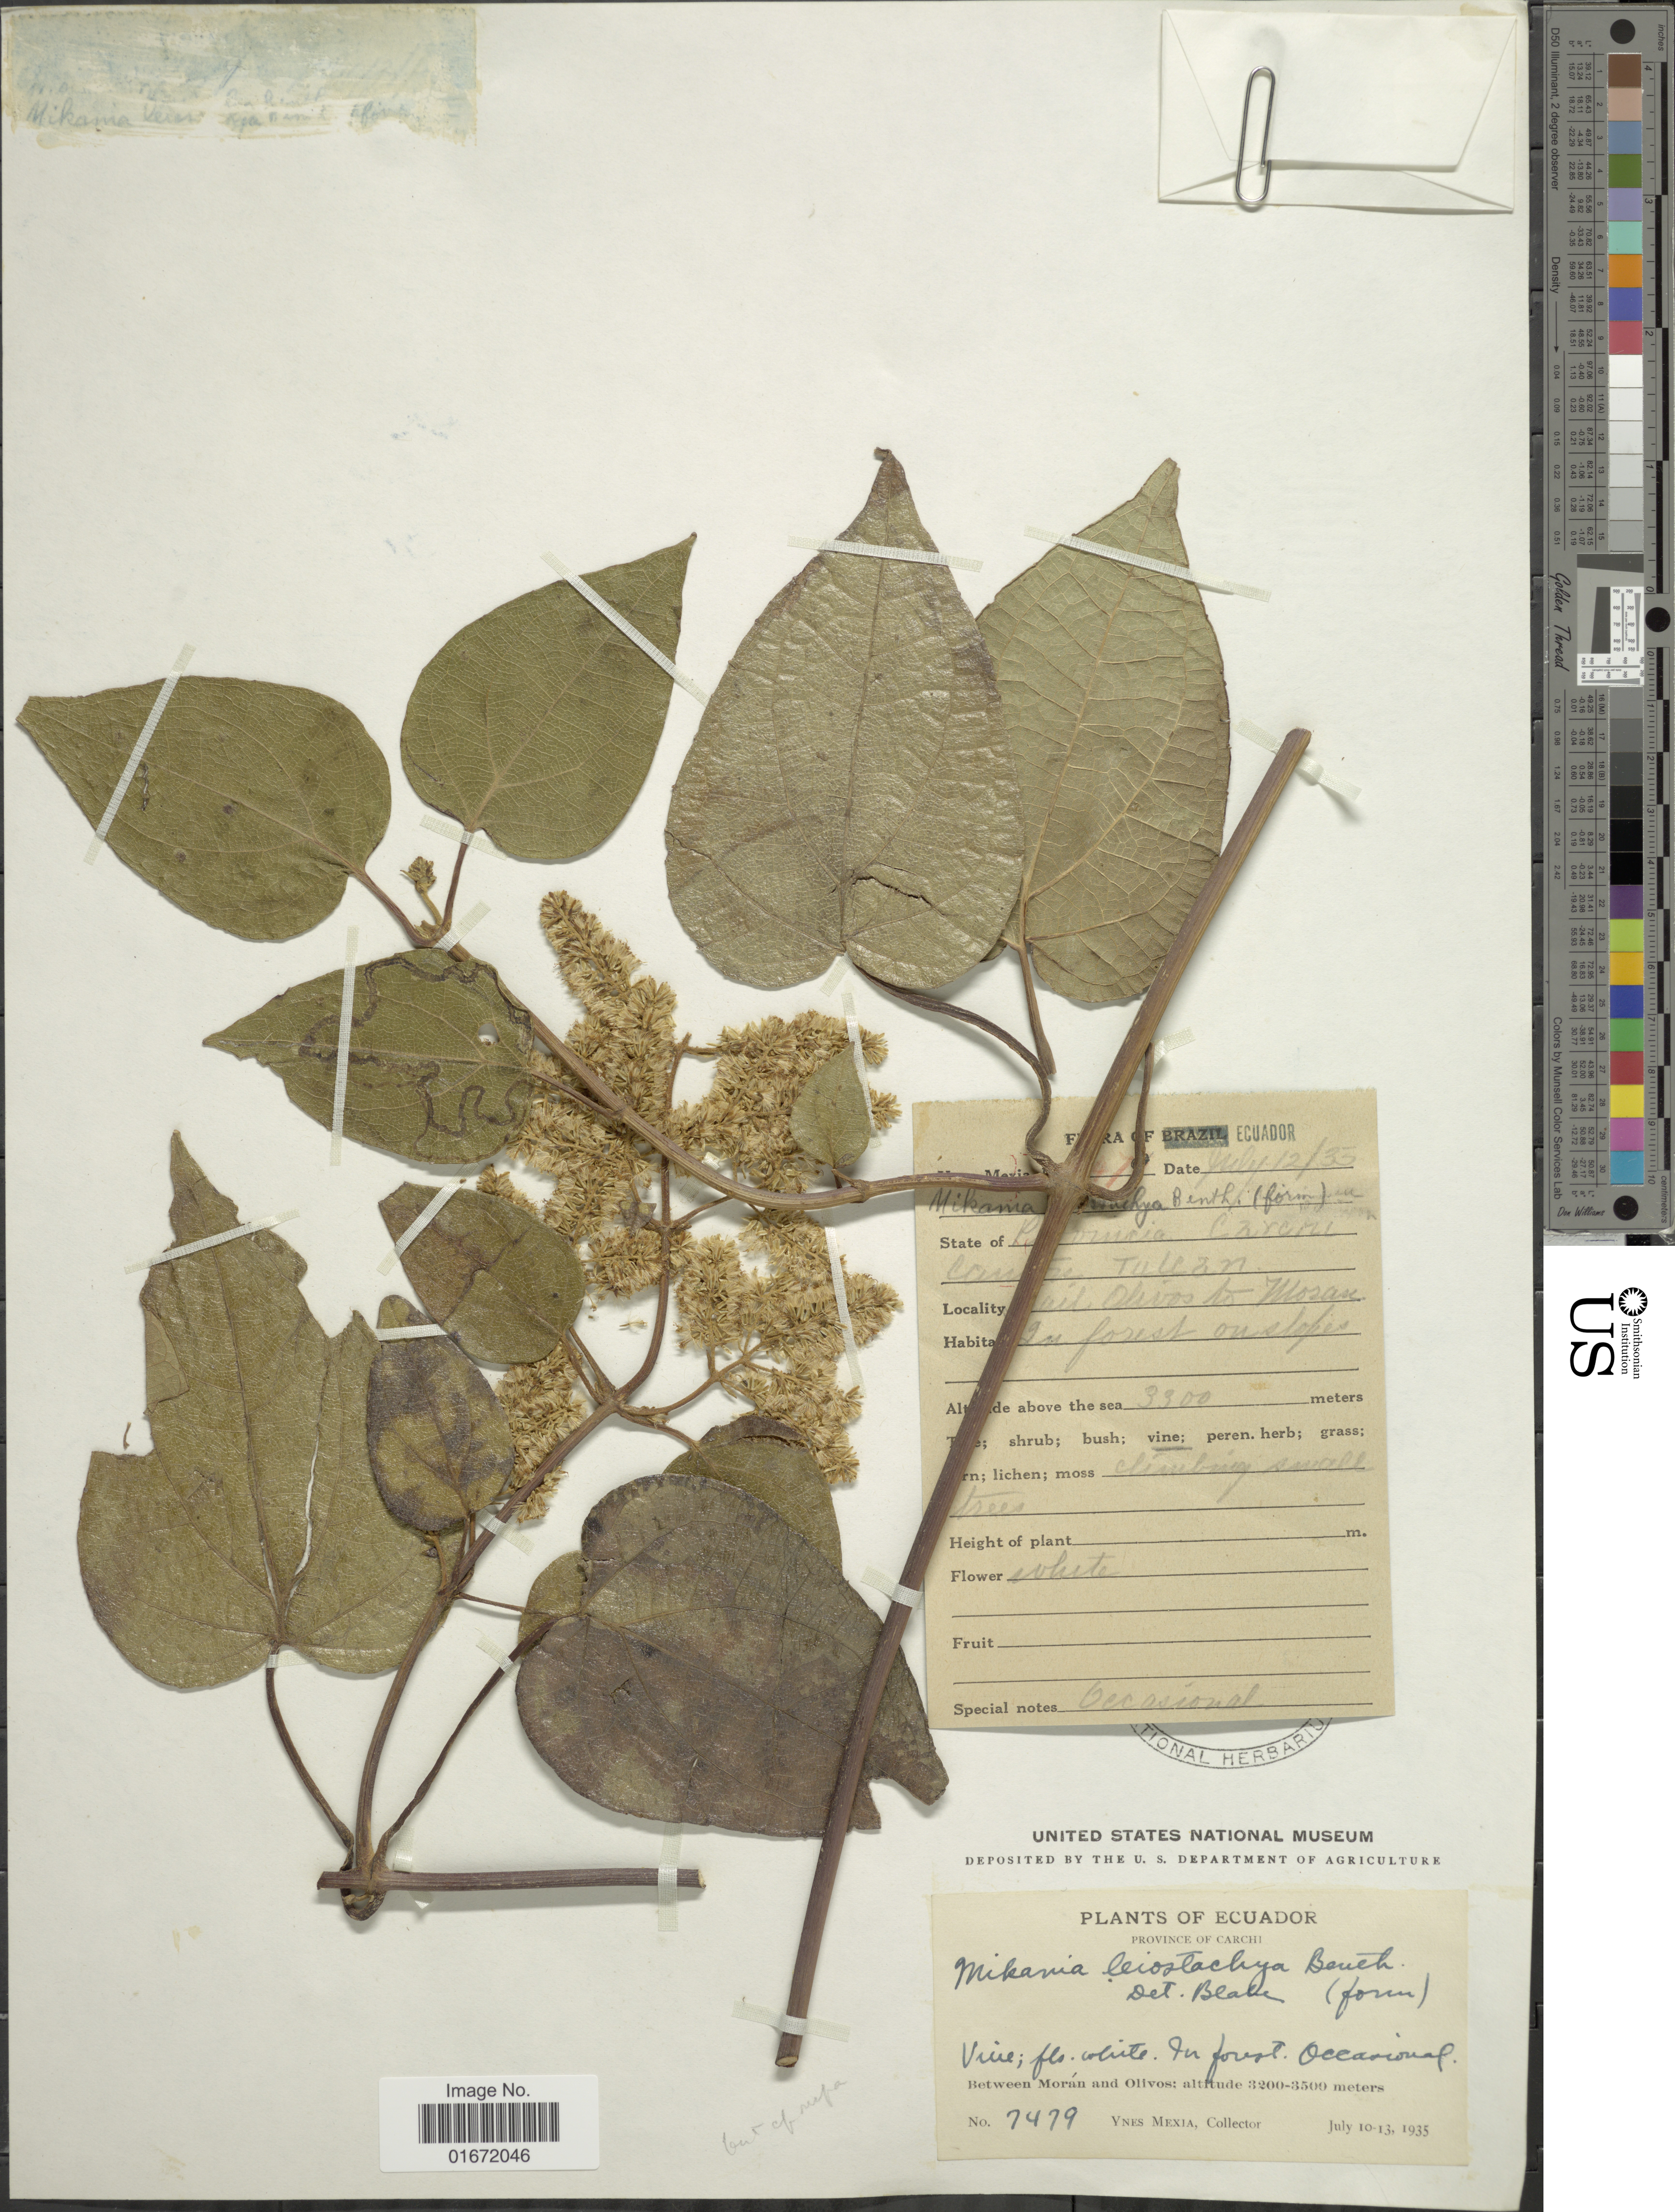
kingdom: Plantae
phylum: Tracheophyta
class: Magnoliopsida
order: Asterales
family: Asteraceae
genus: Mikania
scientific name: Mikania rufa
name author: Benth.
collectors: Y. Mexia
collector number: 7479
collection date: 1935-07-10/1935-07-13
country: Ecuador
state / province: Carchi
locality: Province of Carchi. Between Morán and Olivos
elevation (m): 3300